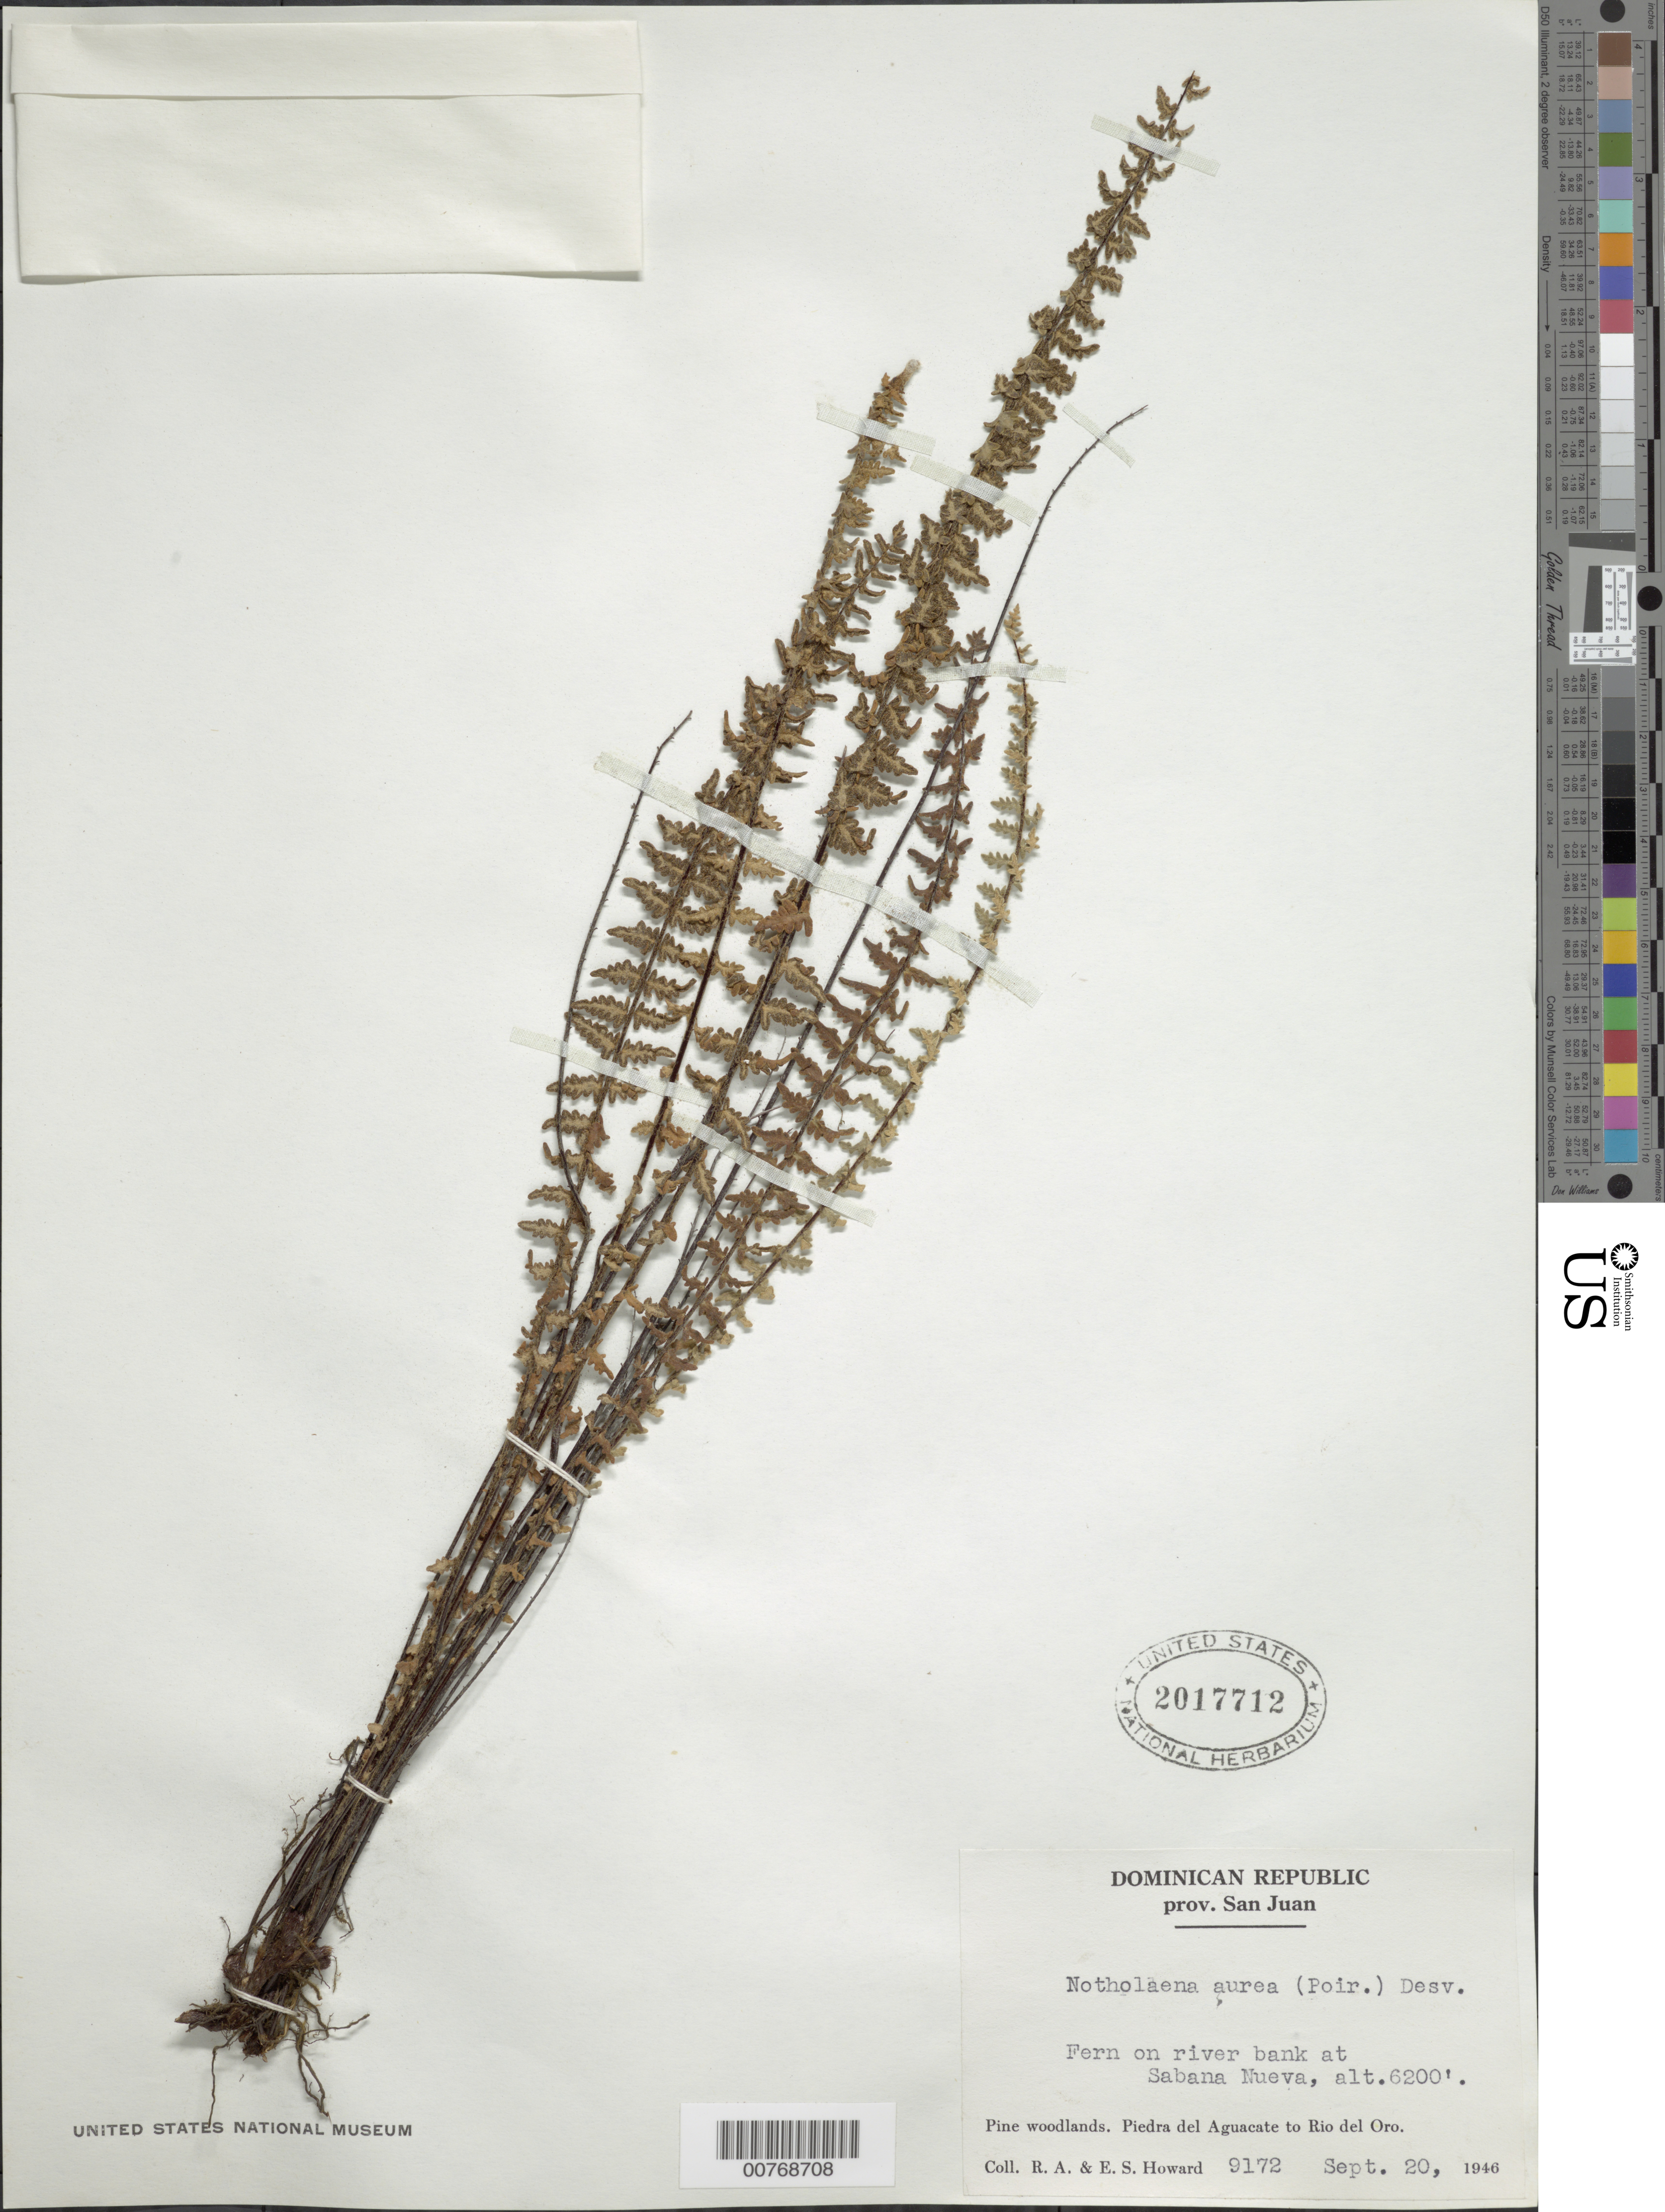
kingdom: Plantae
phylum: Tracheophyta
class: Polypodiopsida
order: Polypodiales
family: Pteridaceae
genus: Myriopteris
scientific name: Myriopteris aurea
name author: (Poir.) Grusz & Windham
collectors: R. A. Howard & E. S. Howard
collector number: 9172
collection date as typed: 20 Sep 1946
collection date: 1946-09-20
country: Dominican Republic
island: Hispaniola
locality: Provincia San Juan. Piedra del Aguacate to Rio del Oro. Sabana Nueva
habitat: Pine woodlands, on river bank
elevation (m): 1890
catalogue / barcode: US 2017712